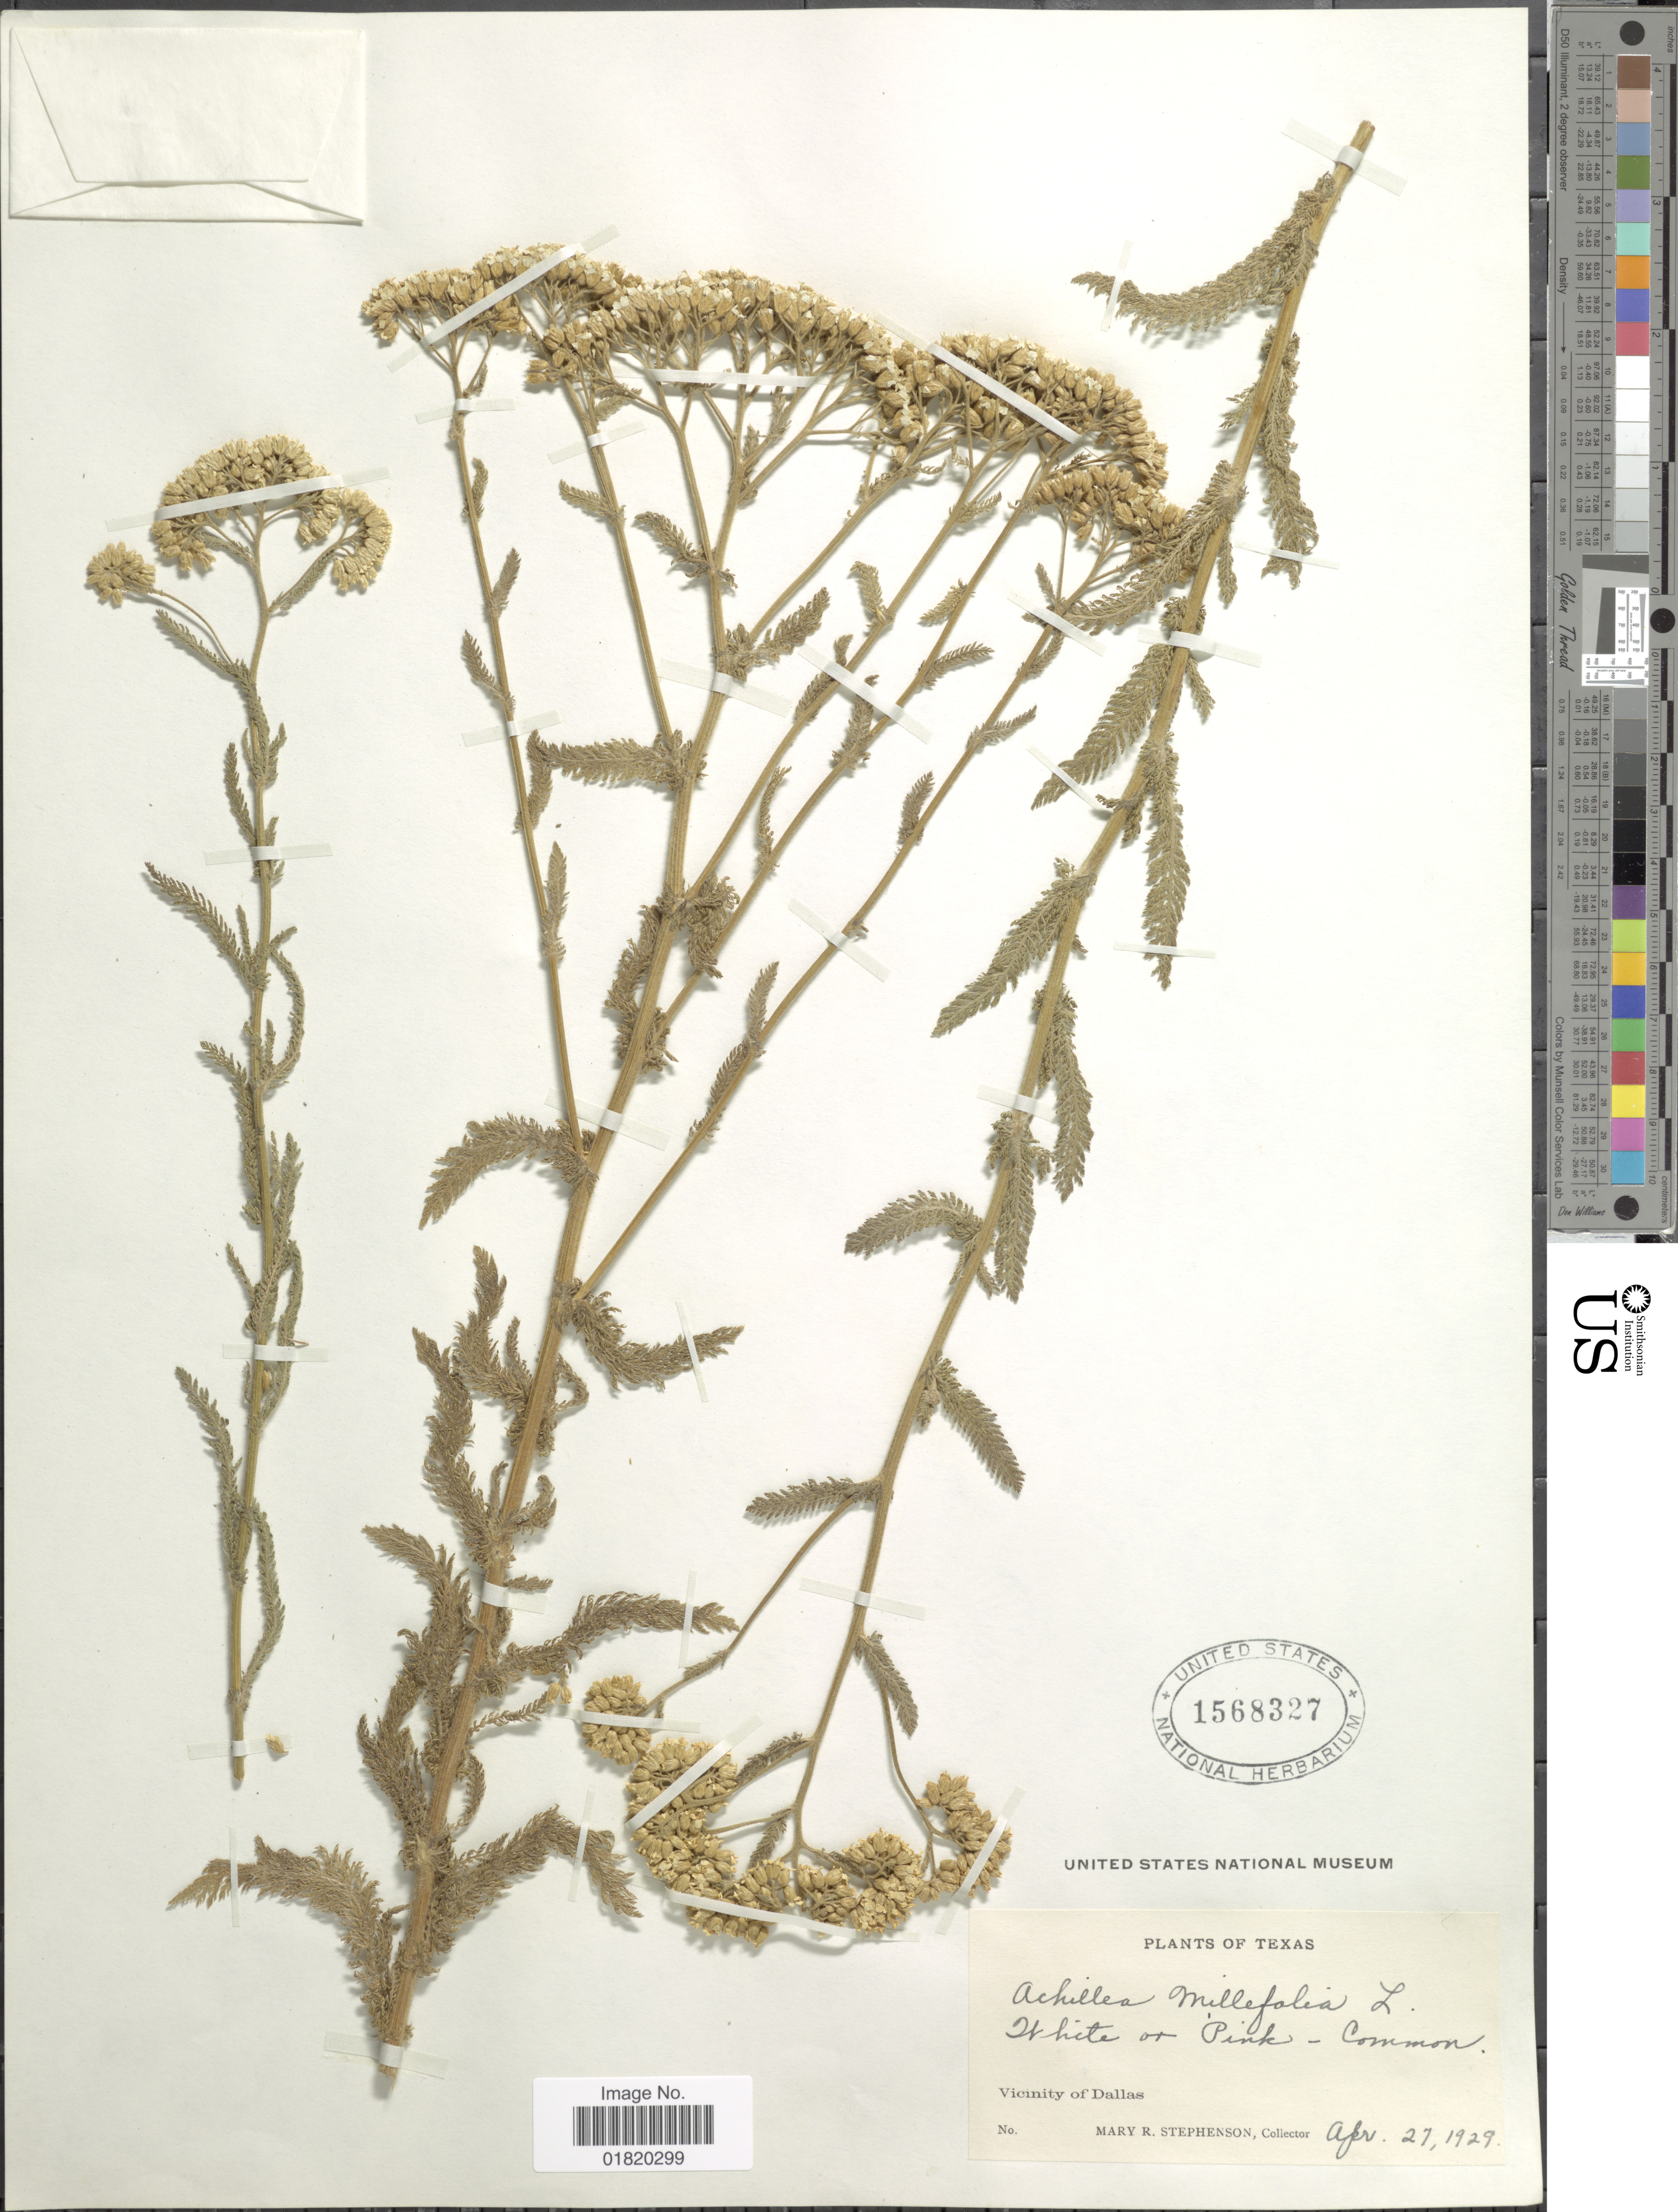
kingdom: Plantae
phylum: Tracheophyta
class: Magnoliopsida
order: Asterales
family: Asteraceae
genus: Achillea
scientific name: Achillea millefolium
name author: L.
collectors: M. Stephenson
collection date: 1929-04-27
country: United States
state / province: Texas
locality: Vicinity of Dallas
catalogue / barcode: US 1568327